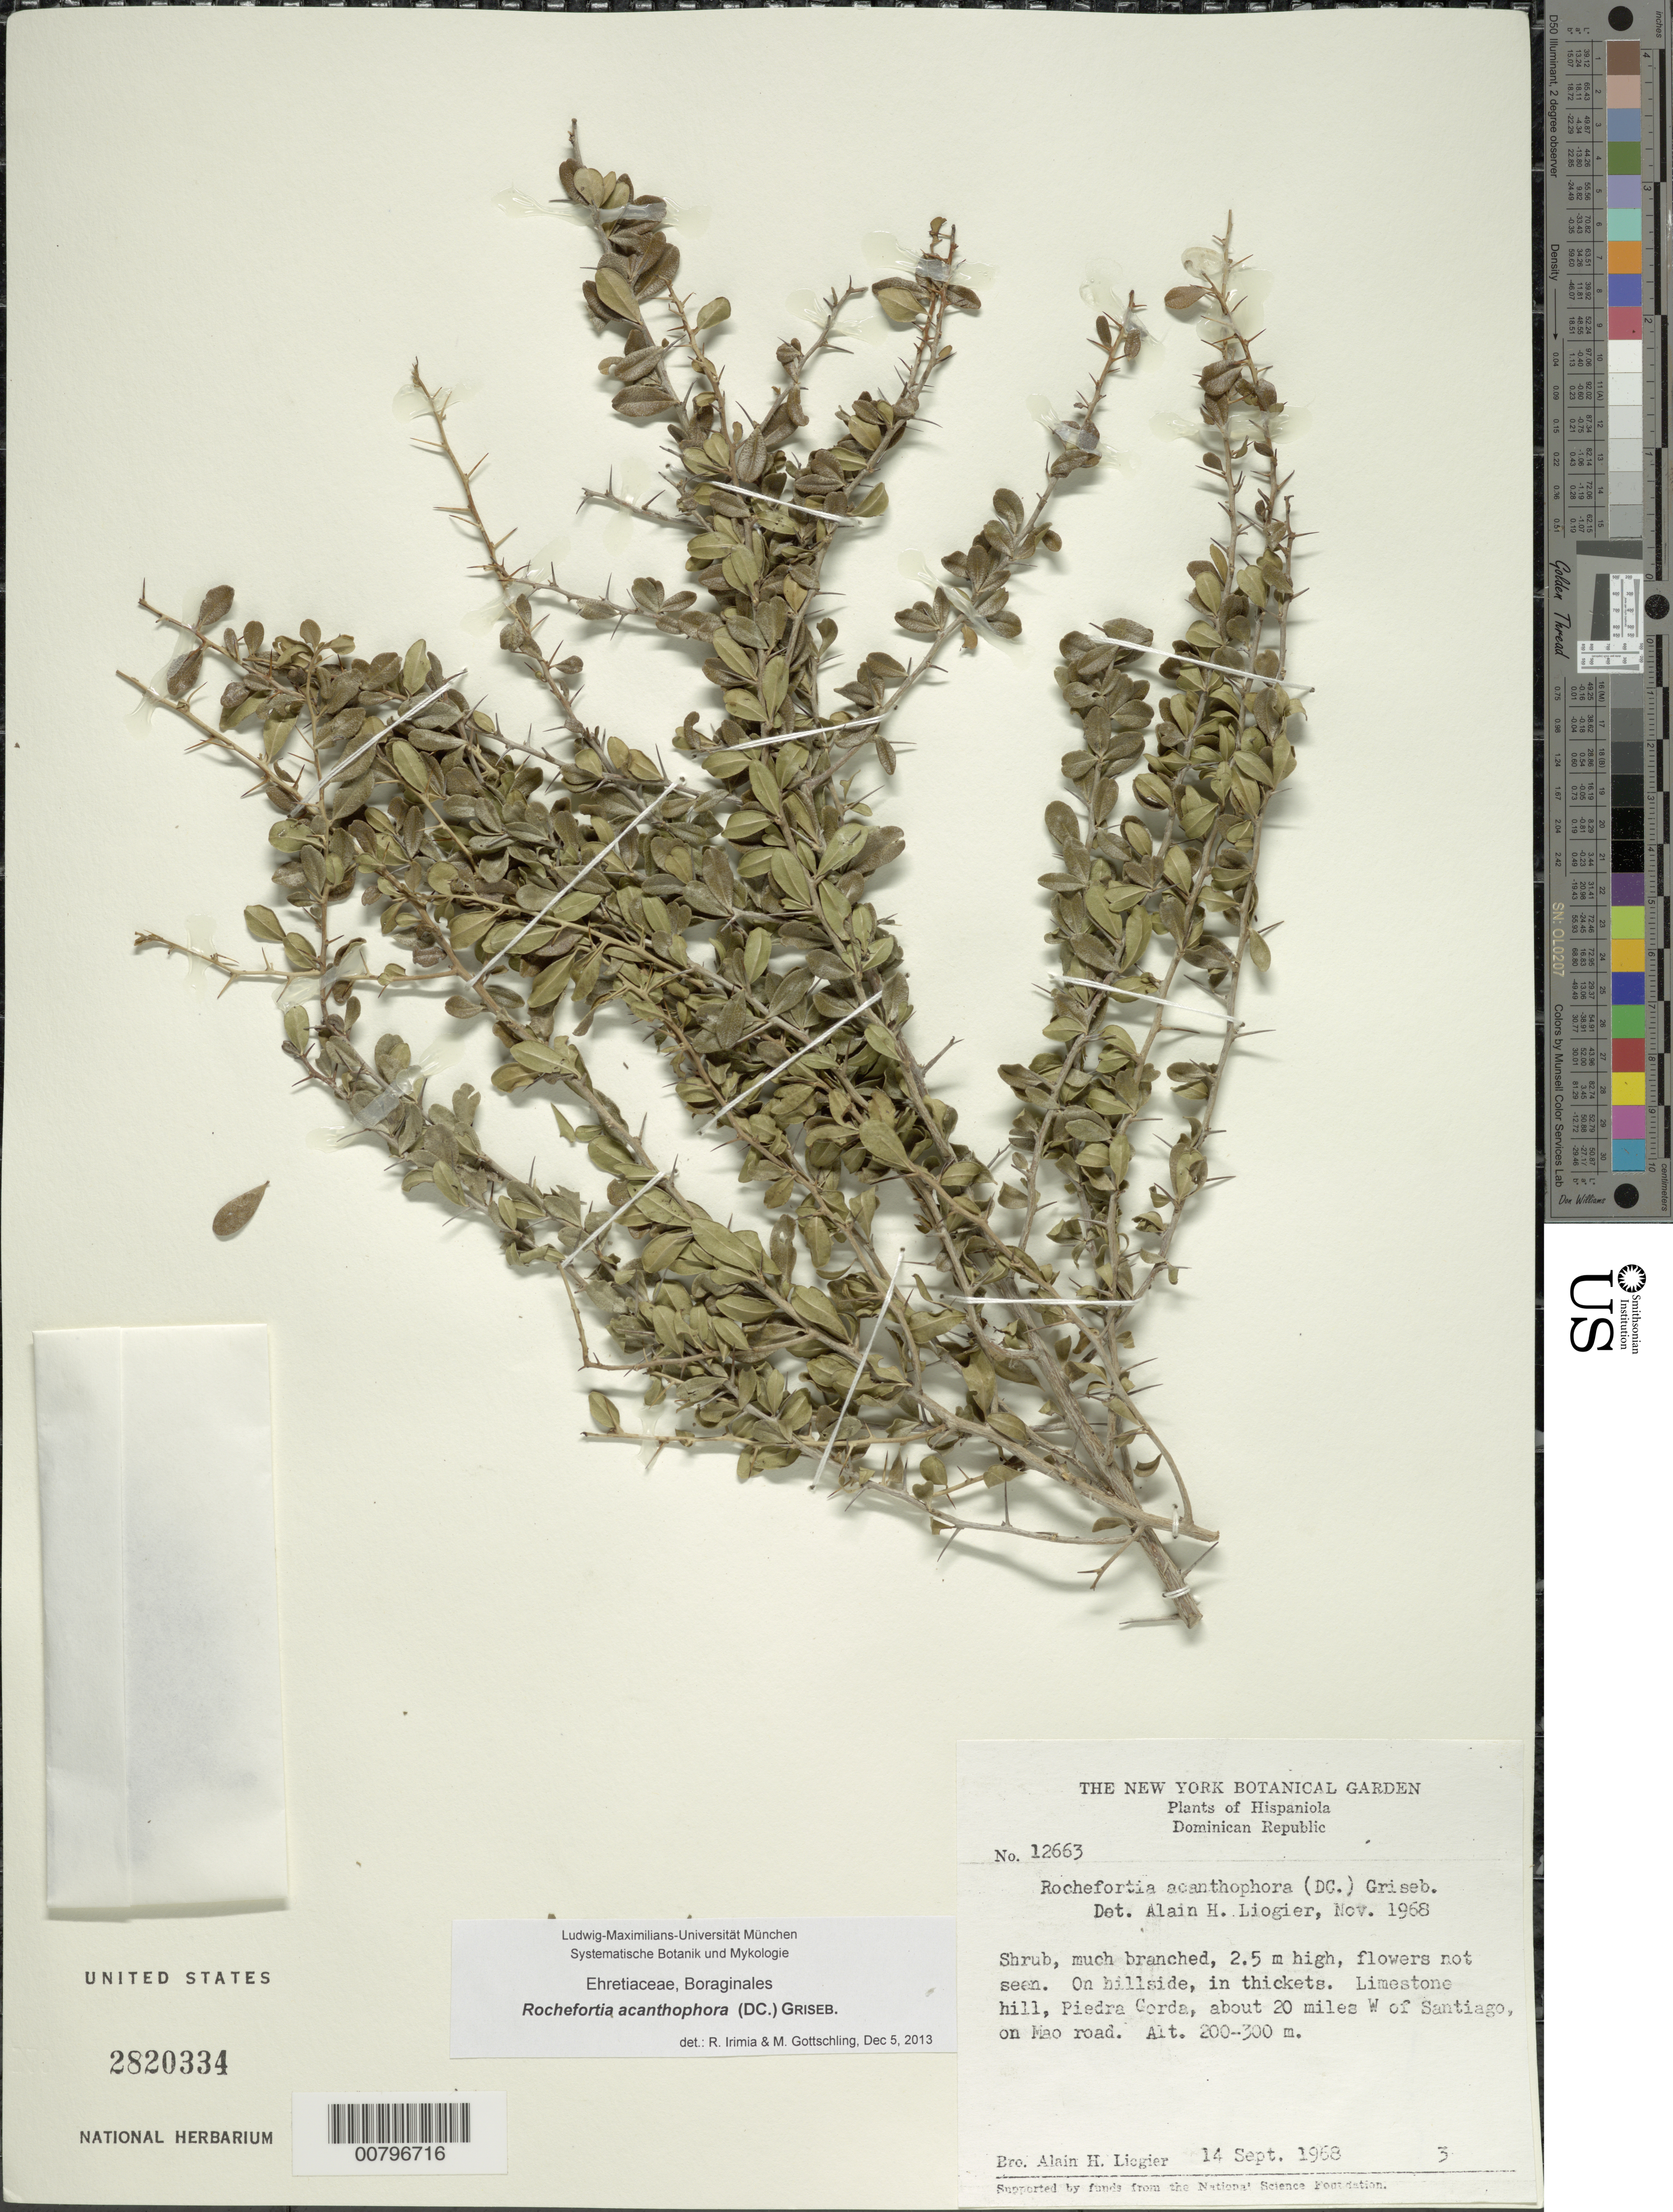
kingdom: Plantae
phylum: Tracheophyta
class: Magnoliopsida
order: Boraginales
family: Ehretiaceae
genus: Rochefortia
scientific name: Rochefortia acanthophora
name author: (DC.) Griseb.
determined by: Irimia, R.; Gottschling, M.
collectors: A. H. Liogier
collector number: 12663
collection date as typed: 14 Sep 1968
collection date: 1968-09-14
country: Dominican Republic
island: Hispaniola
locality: Piedra Gorda, about 20 miles W of Santiago, on Mao road.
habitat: On hillside, in thickets; limestone hill.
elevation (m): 200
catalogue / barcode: US 2820334